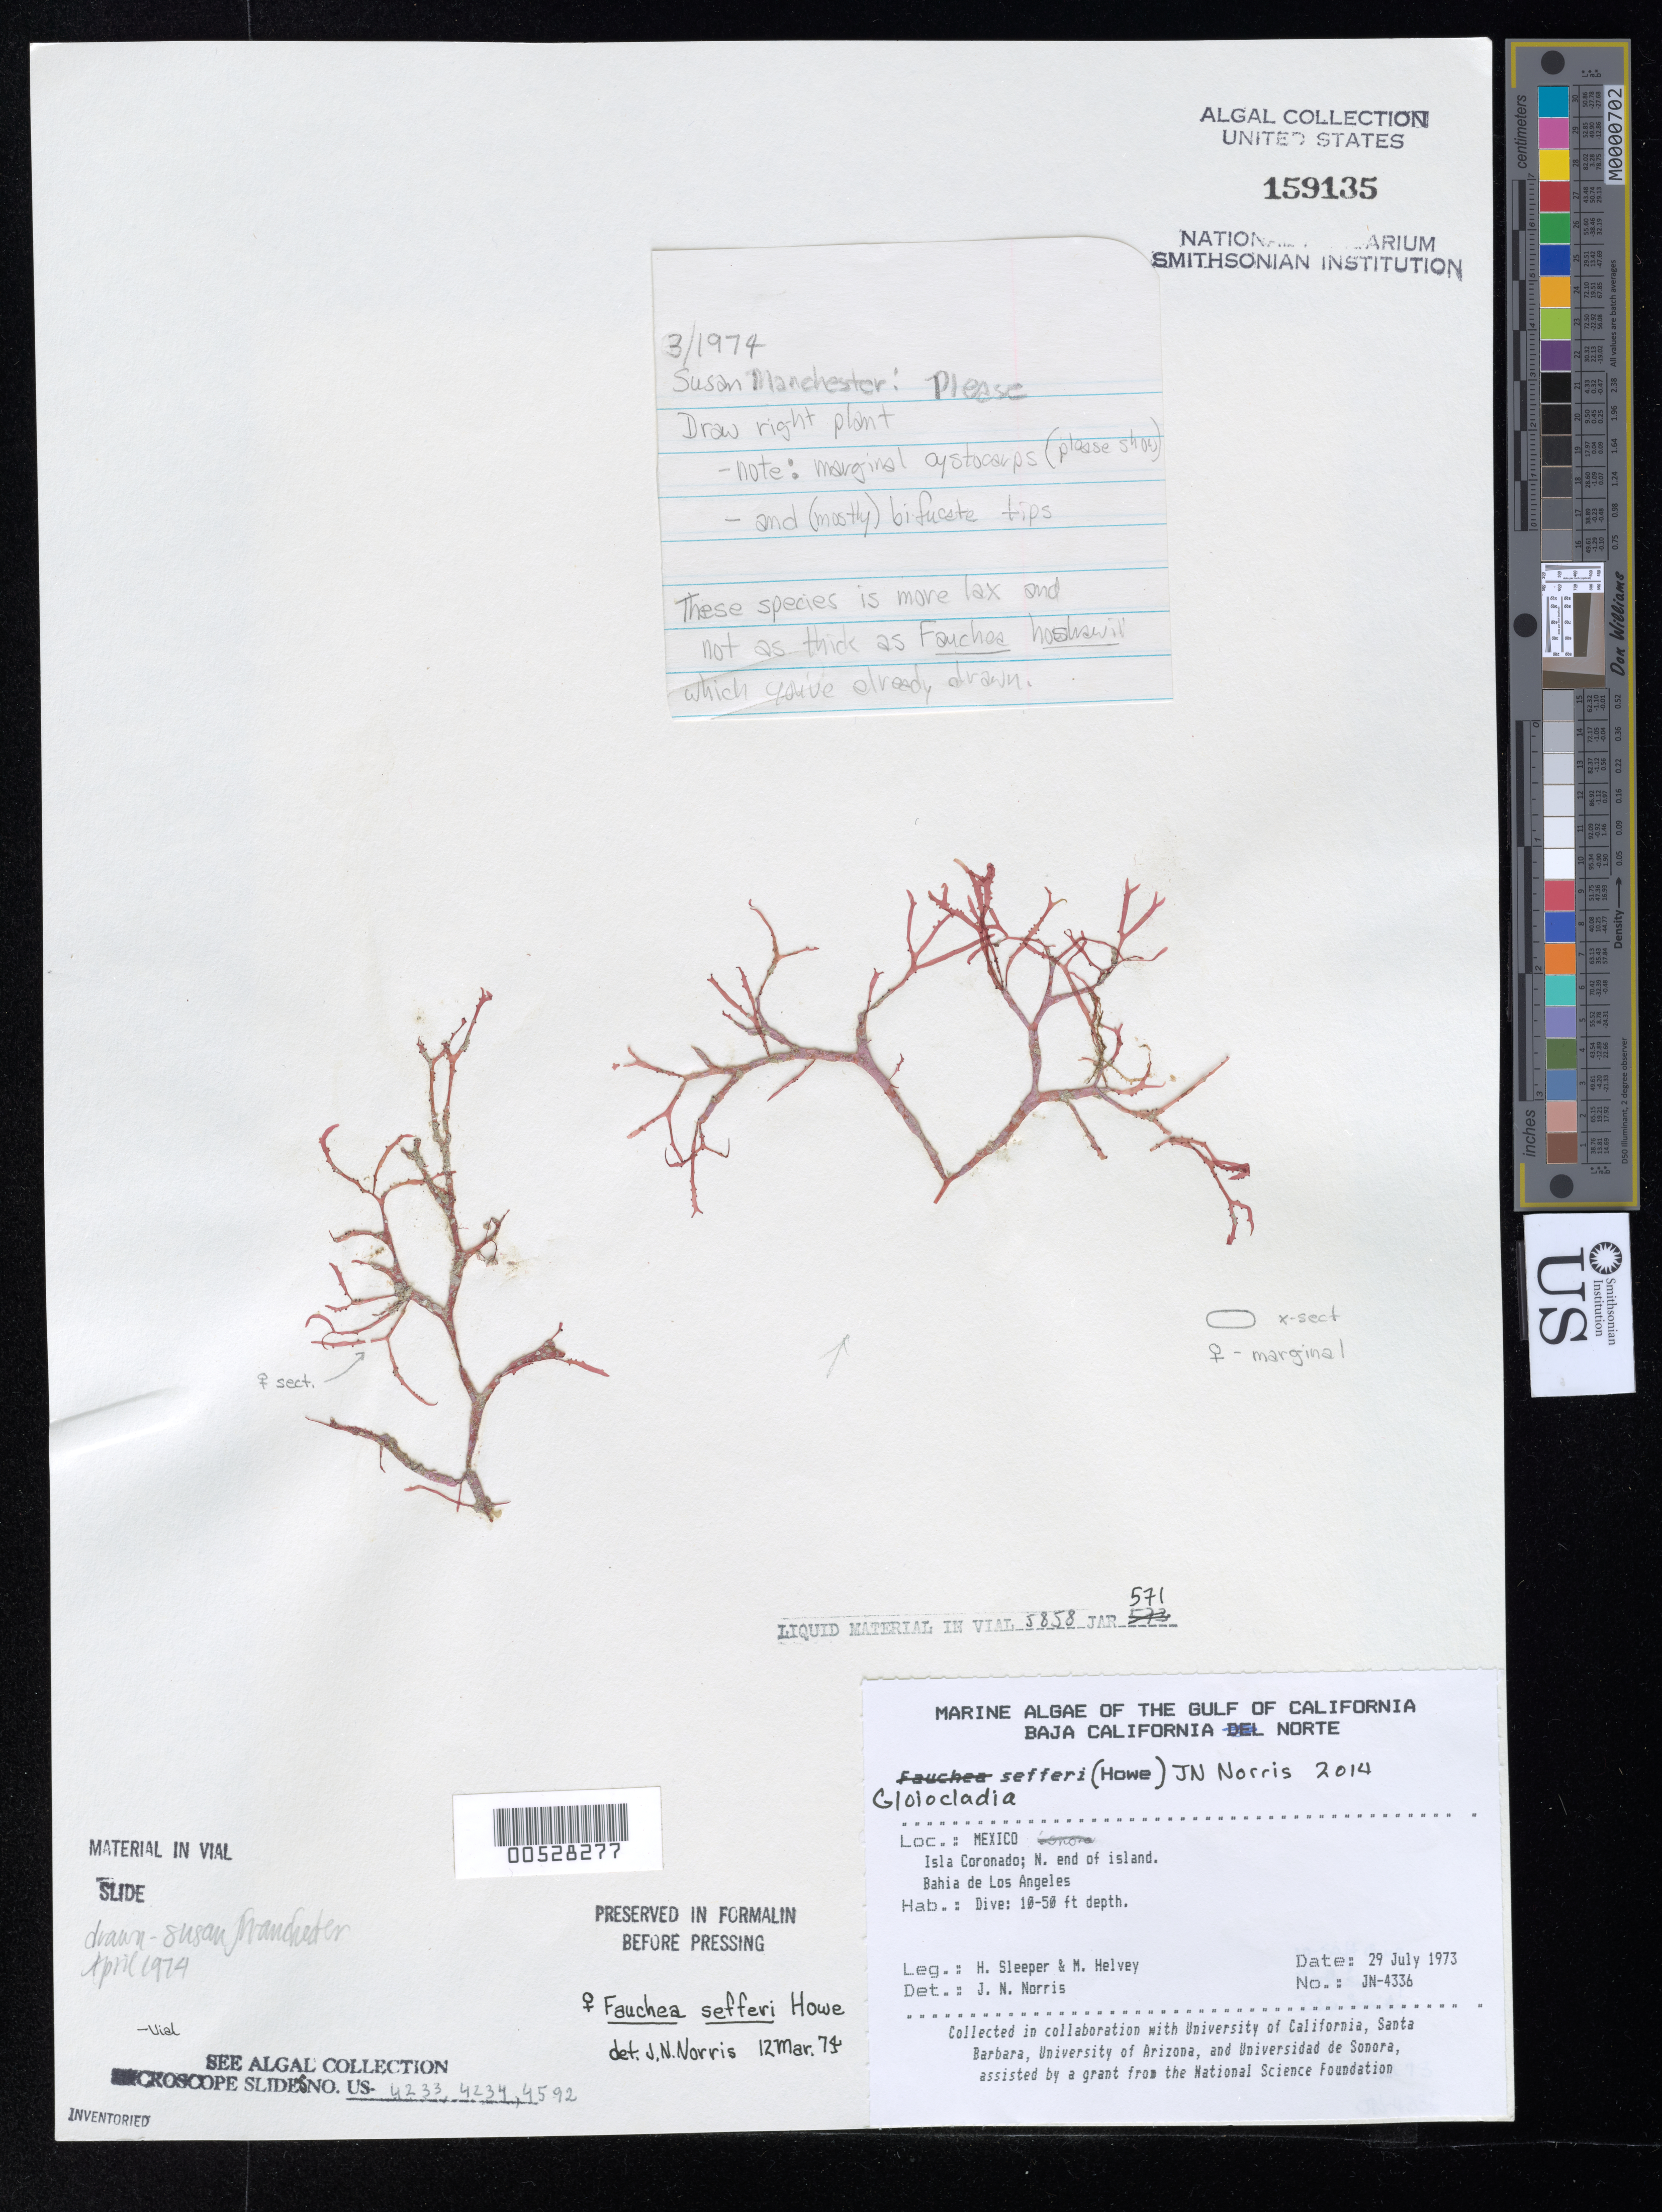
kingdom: Plantae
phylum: Rhodophyta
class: Florideophyceae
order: Rhodymeniales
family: Faucheaceae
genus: Gloiocladia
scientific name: Gloiocladia sefferi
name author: (M. Howe) J.N. Norris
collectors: H. Sleeper & M. Helvey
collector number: JN-4336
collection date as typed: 29 Jul 1973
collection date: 1973-07-29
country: Mexico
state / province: Baja California Norte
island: Isla Coronado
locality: Bahia de los Angeles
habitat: Dive: 10-50 ft depth.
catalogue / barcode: US 159135